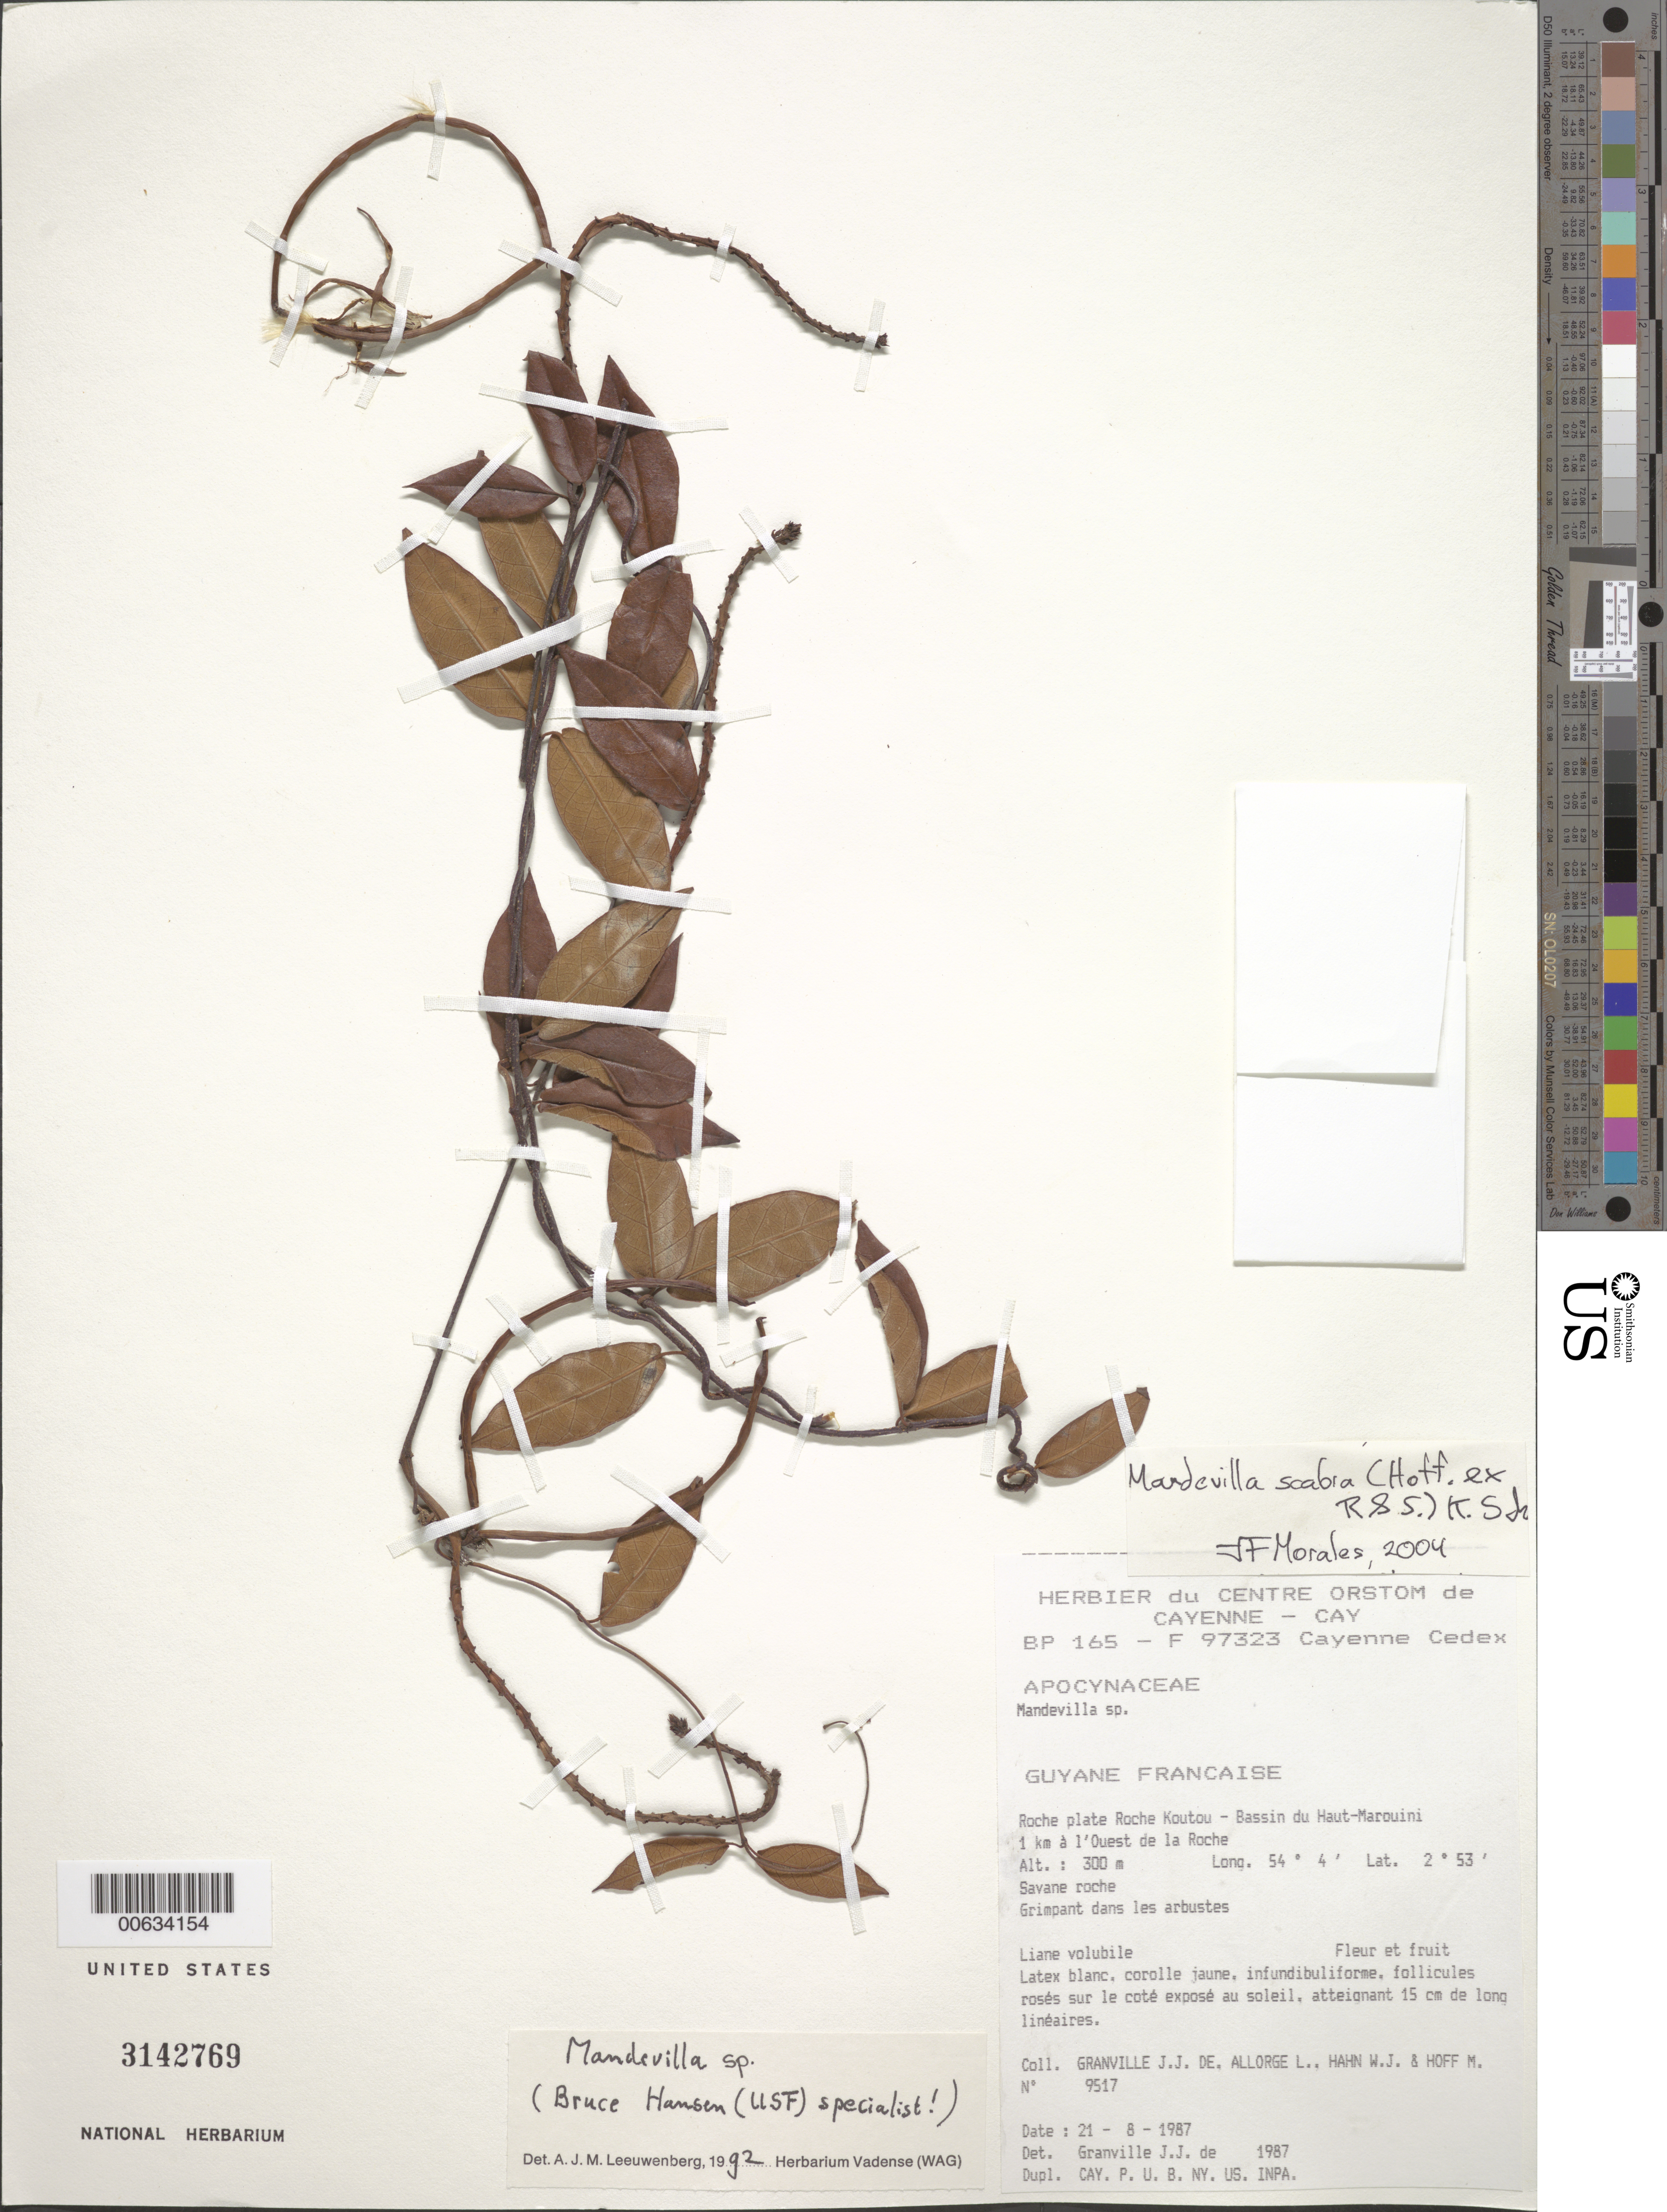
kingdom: Plantae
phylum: Tracheophyta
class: Magnoliopsida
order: Gentianales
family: Apocynaceae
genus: Mandevilla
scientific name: Mandevilla scabra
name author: (Hoffmanns. ex Roem. & Schult.) K. Schum.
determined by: Morales, J. F.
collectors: J.-J. de Granville, L. Allorge, W. J. Hahn & M. Hoff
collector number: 9517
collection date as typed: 21-Aug-87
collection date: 1987-08-21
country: French Guiana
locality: Roche Koutou, Bassin du Haut-Marouini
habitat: Savane roche, grimpant dans les arbustes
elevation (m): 300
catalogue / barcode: US 3142769